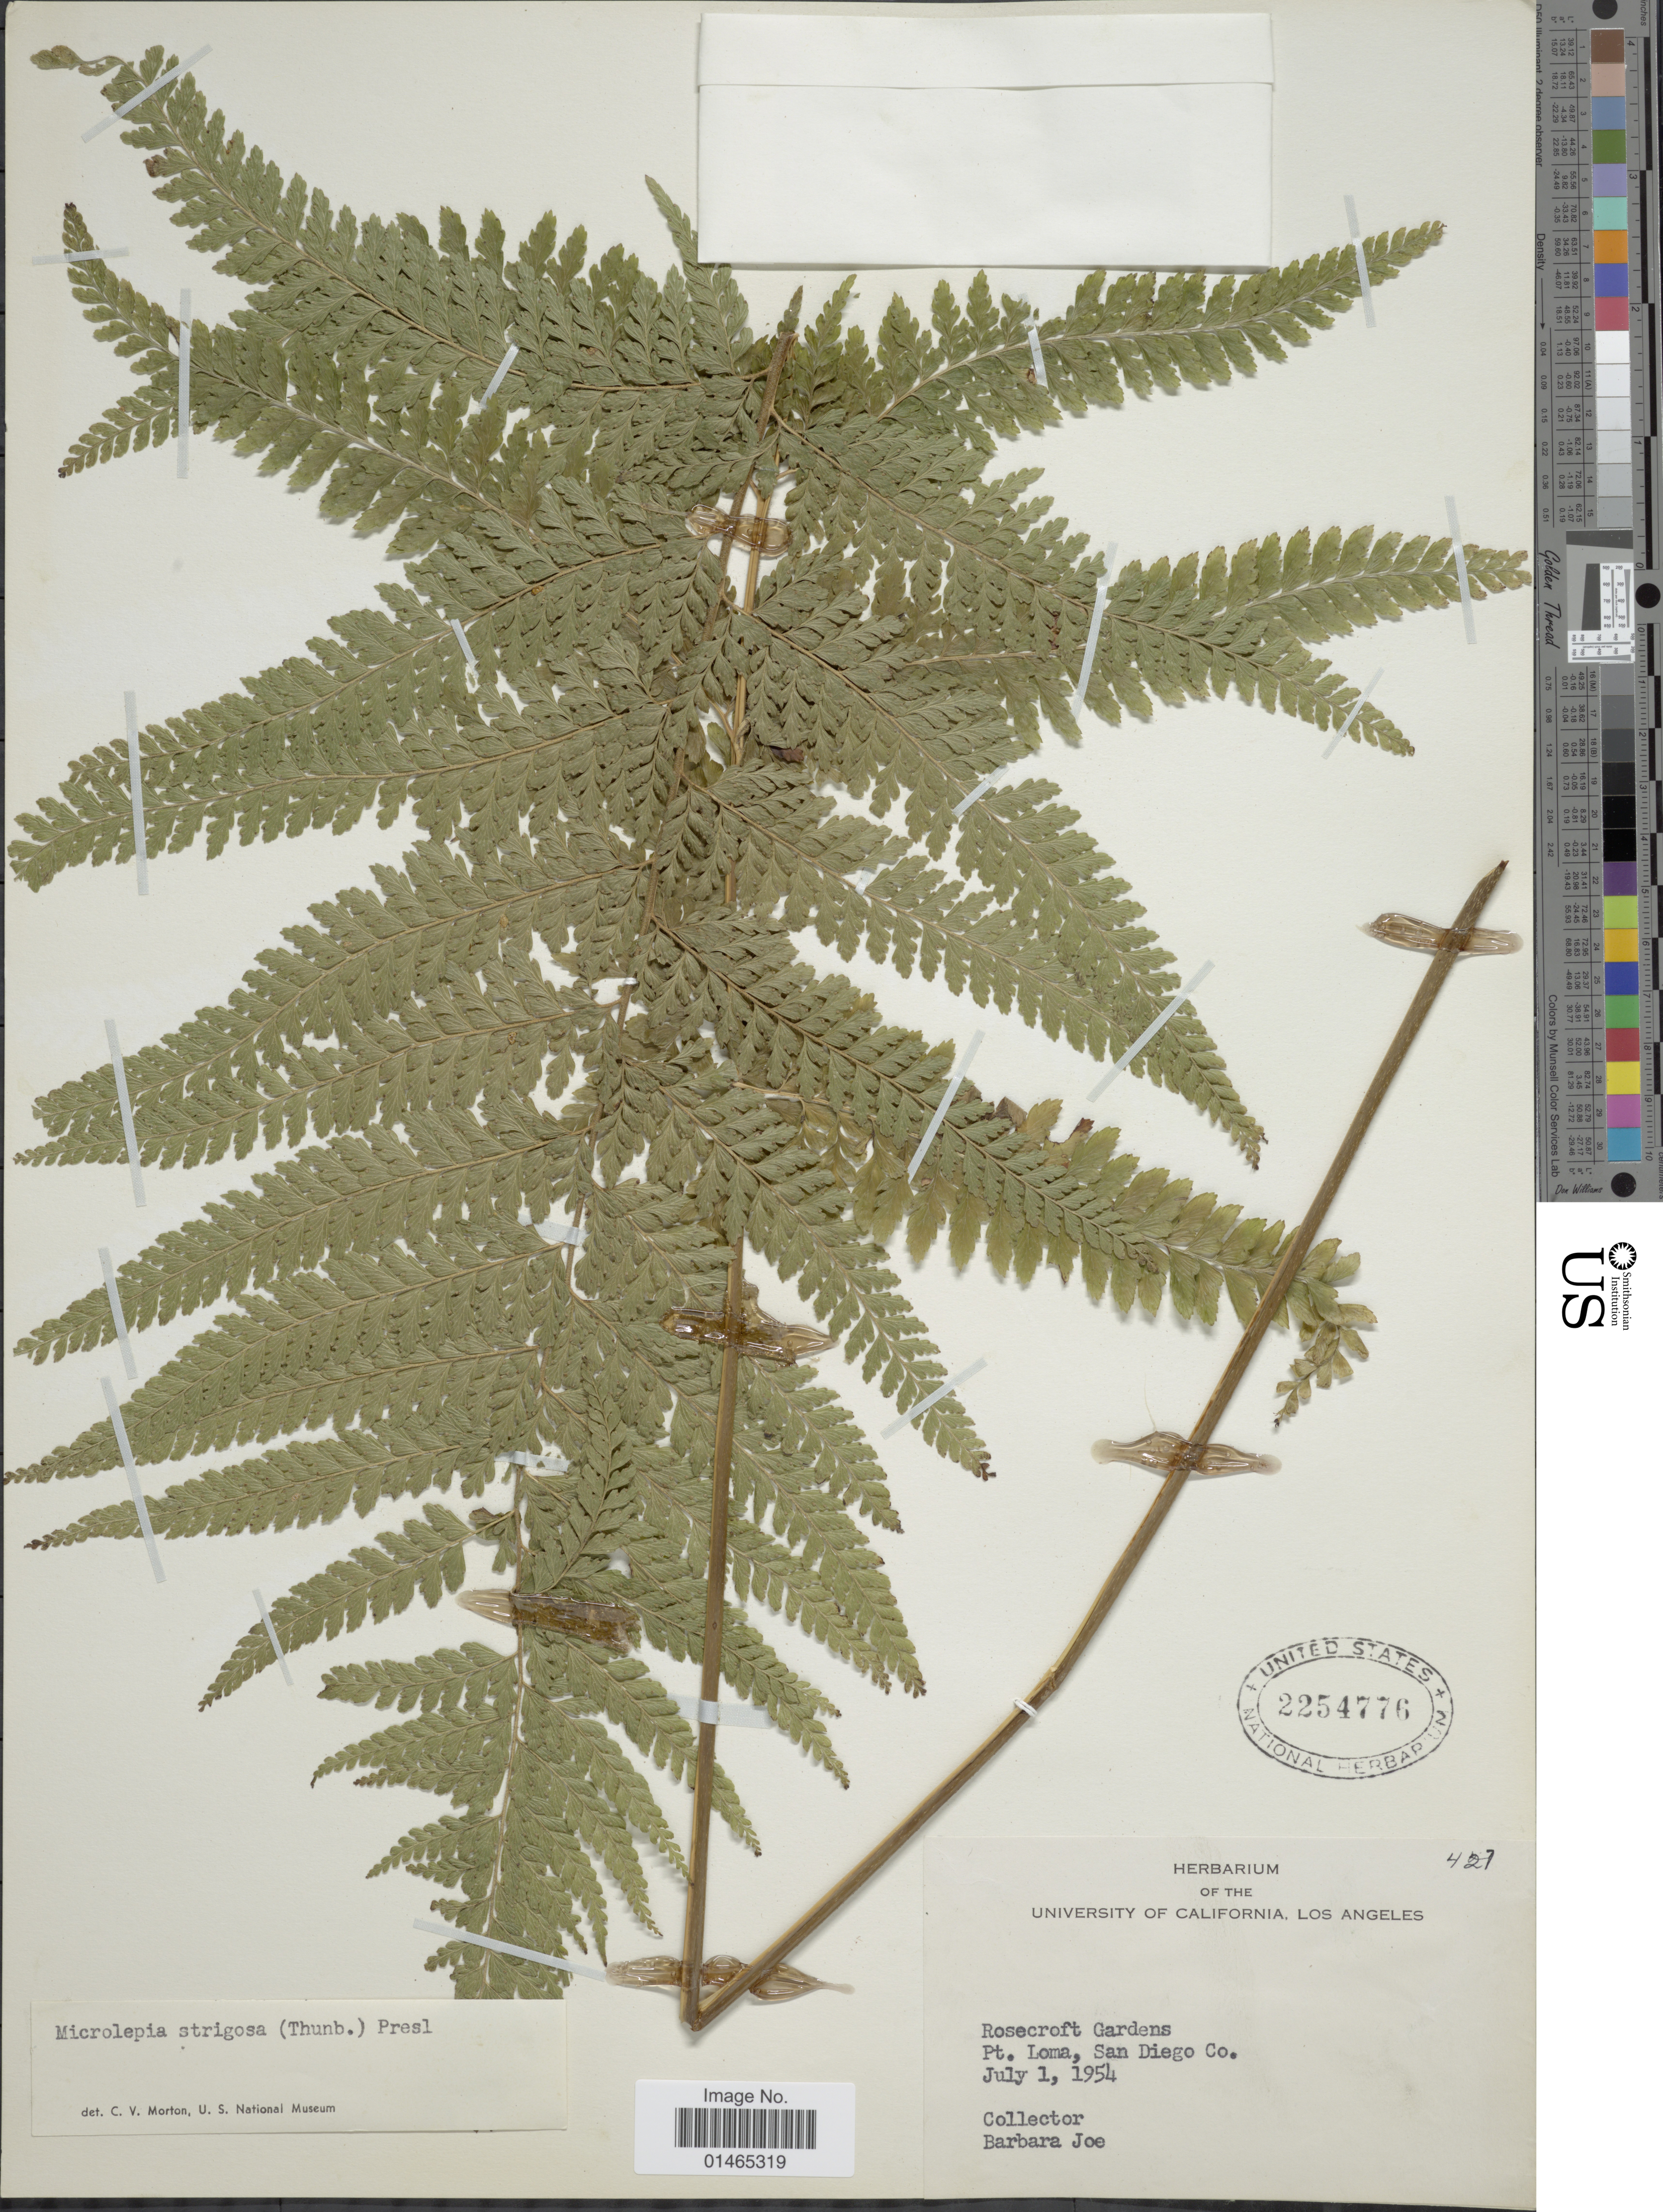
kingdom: Plantae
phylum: Tracheophyta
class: Polypodiopsida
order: Polypodiales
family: Dennstaedtiaceae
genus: Microlepia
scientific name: Microlepia strigosa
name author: (Thunb.) J. Presl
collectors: B. Joe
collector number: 421*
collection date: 1954-07-01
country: United States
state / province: California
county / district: San Diego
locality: Rosecroft Gardens. Pt. Loma, San Diego Co.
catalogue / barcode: US 2254776